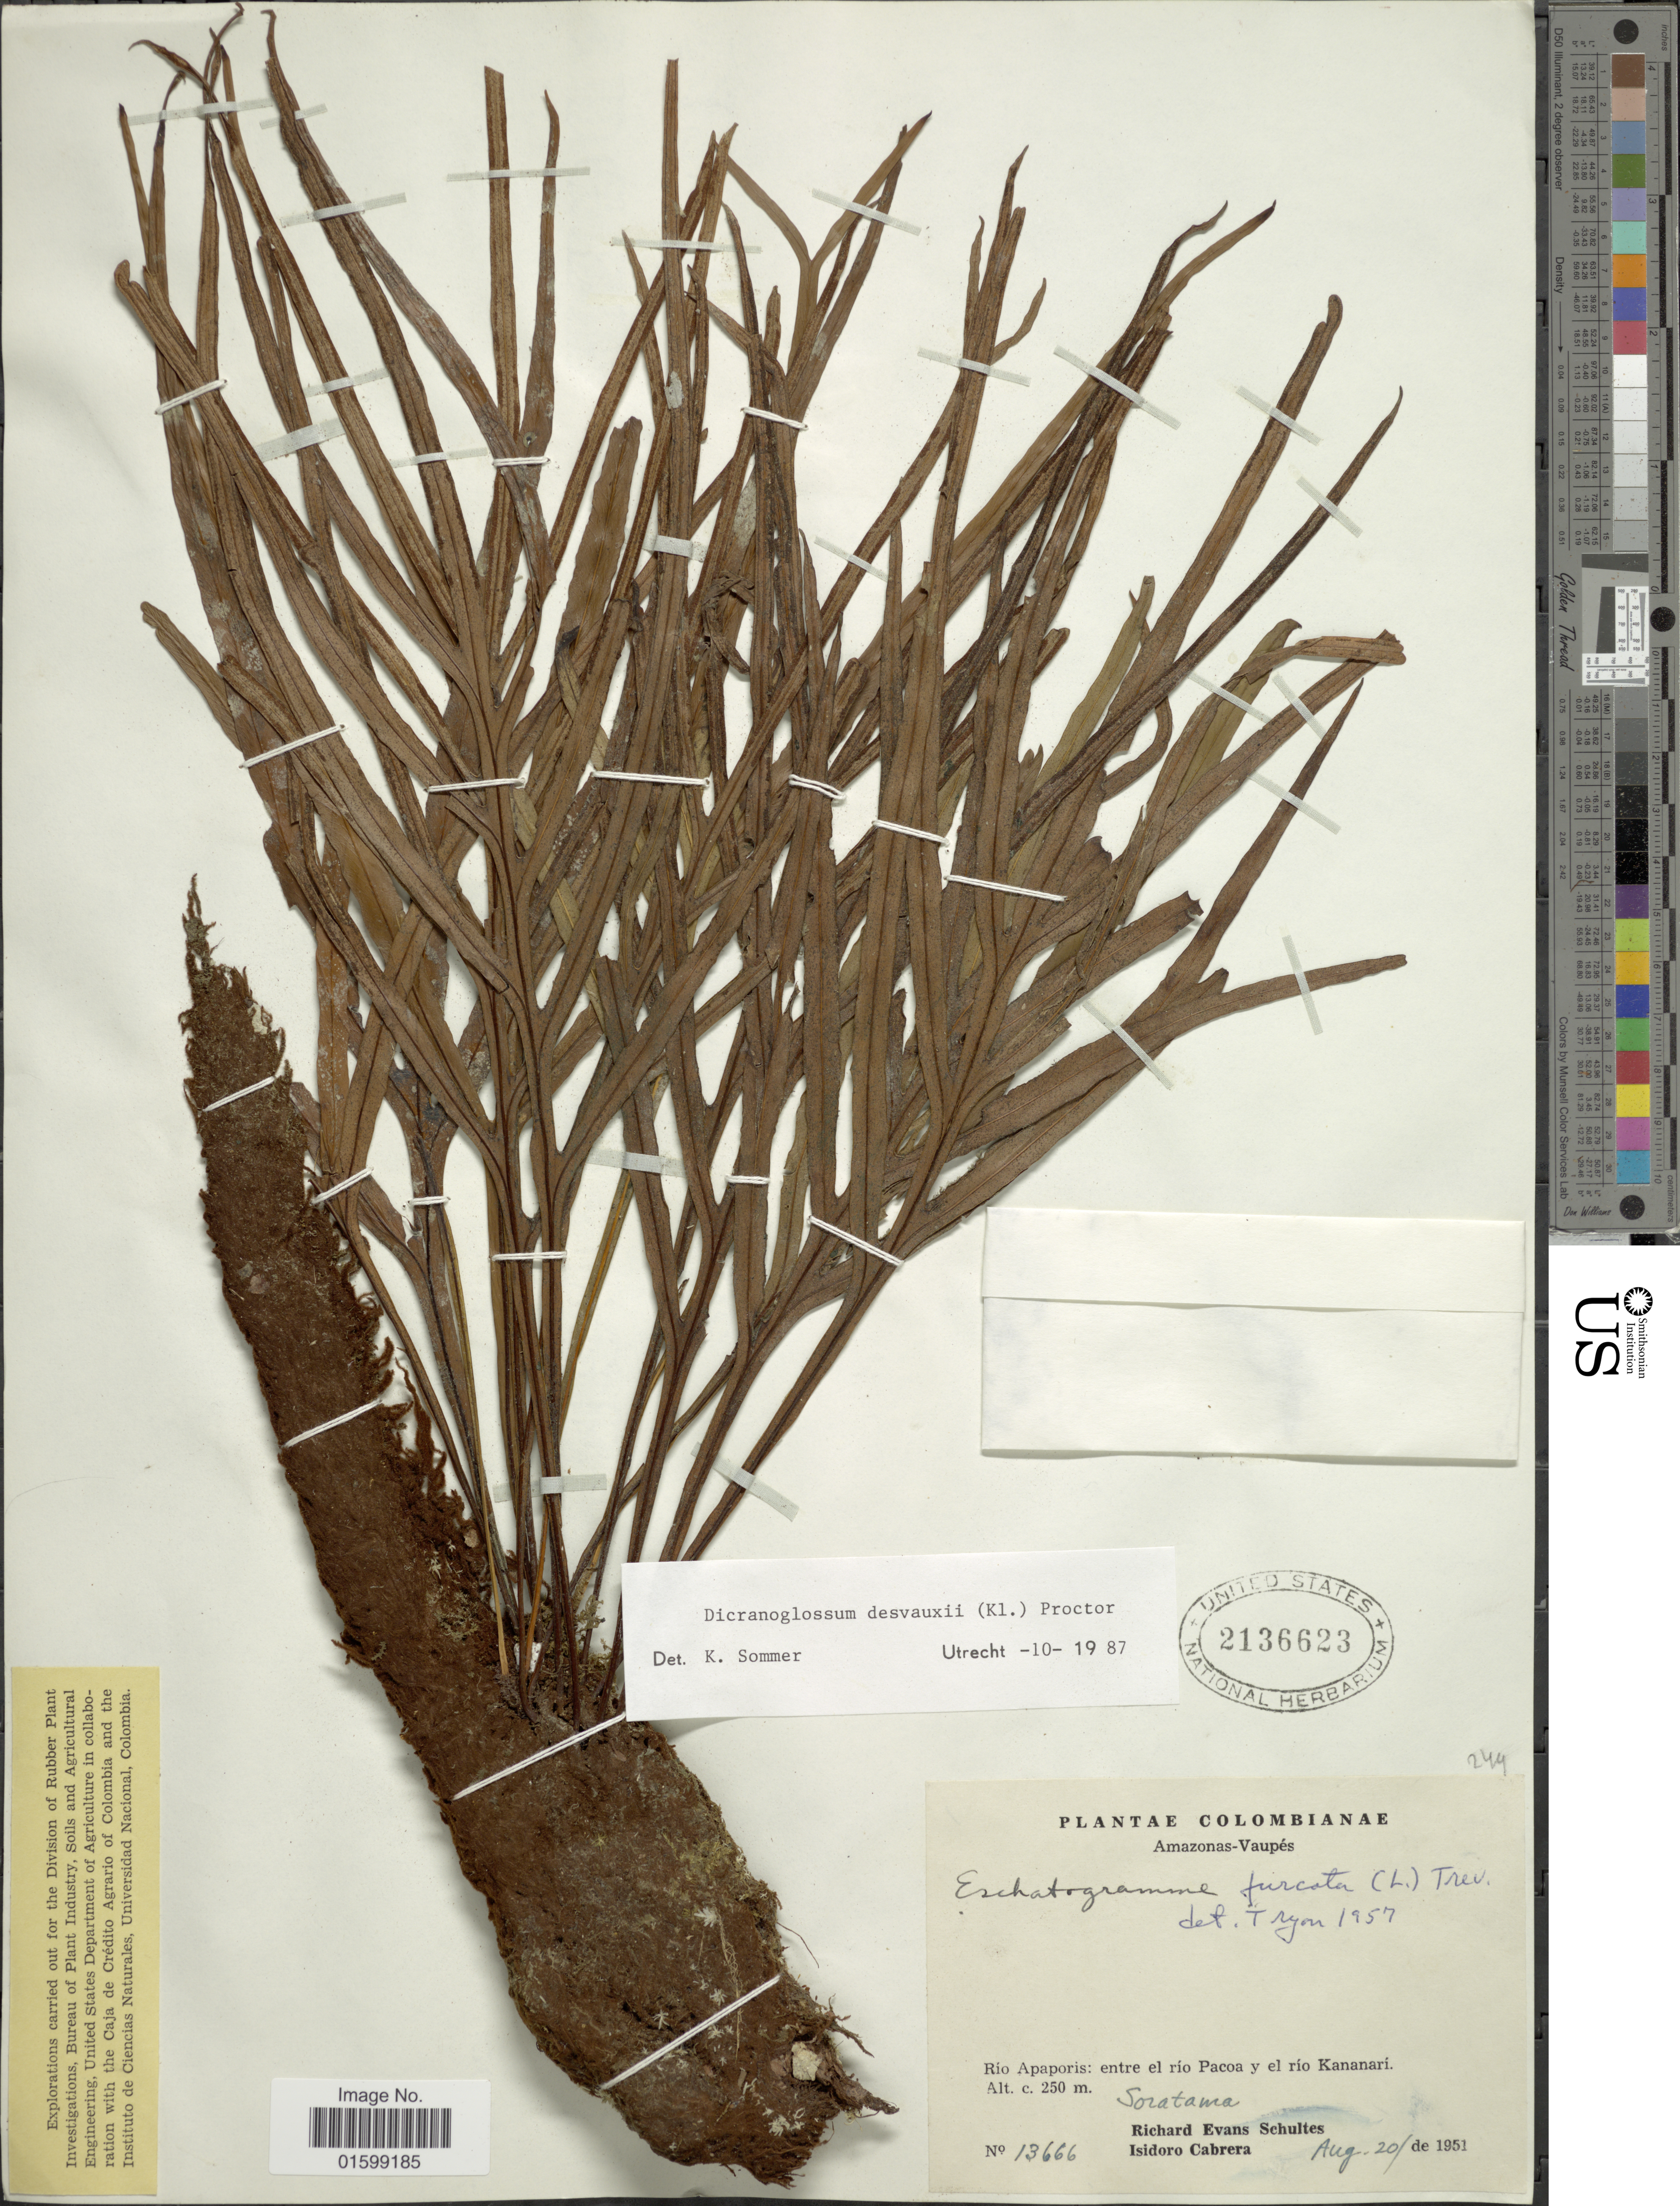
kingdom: Plantae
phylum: Tracheophyta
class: Polypodiopsida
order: Polypodiales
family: Polypodiaceae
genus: Pleopeltis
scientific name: Pleopeltis desvauxii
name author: (Klotzsch) Salino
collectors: R. E. Schultes & I. Cabrera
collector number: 13666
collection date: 1951-08-20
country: Colombia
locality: Amazonas- Vaupés, Rio Apaporis: entre el río Pacao y el río Kananarí, Soratama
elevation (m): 250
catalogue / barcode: US 2136623